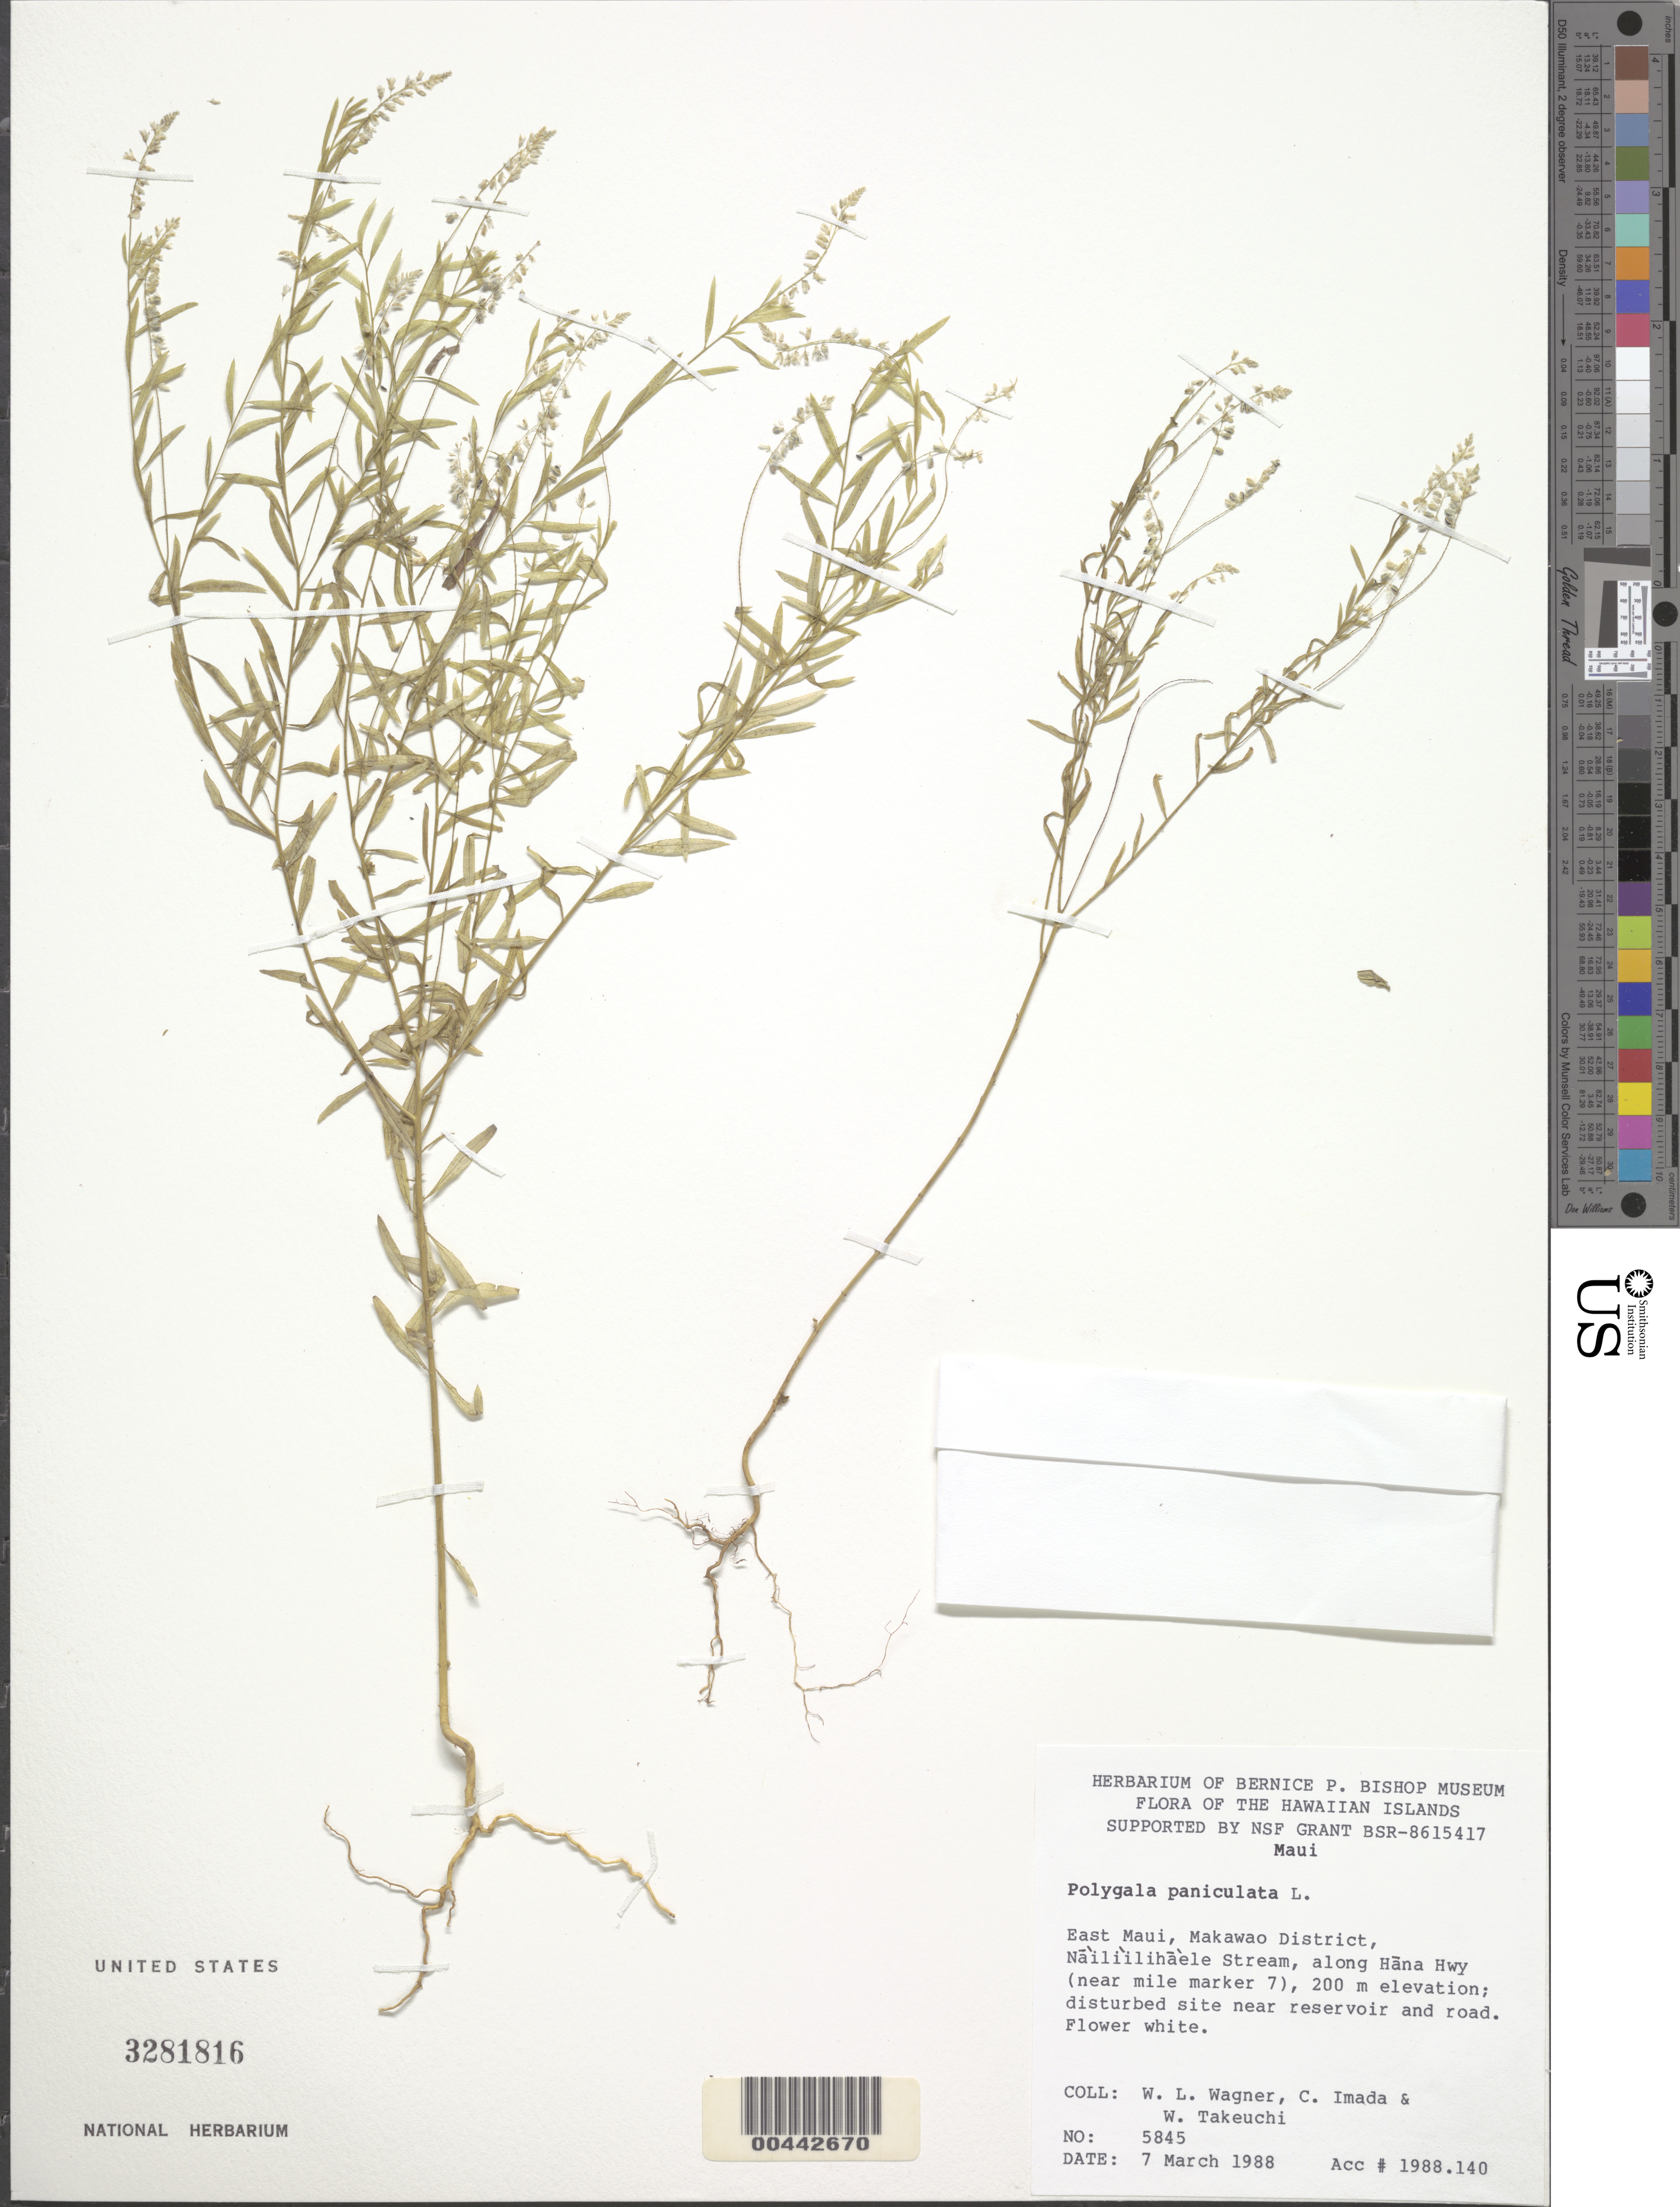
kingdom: Plantae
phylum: Tracheophyta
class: Magnoliopsida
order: Fabales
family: Polygalaceae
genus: Polygala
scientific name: Polygala paniculata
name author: L.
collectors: W. L. Wagner, C. Imada & W. N. Takeuchi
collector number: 5845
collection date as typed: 7 Mar 1988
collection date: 1988-03-07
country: United States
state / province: Hawaii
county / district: Maui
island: Maui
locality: East Maui, Makawao District, Na'ili'iliha'ele Stream, along Hana Hwy (near mile marker 7), disturbed site near reservoir and road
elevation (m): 200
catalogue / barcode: US 3281816